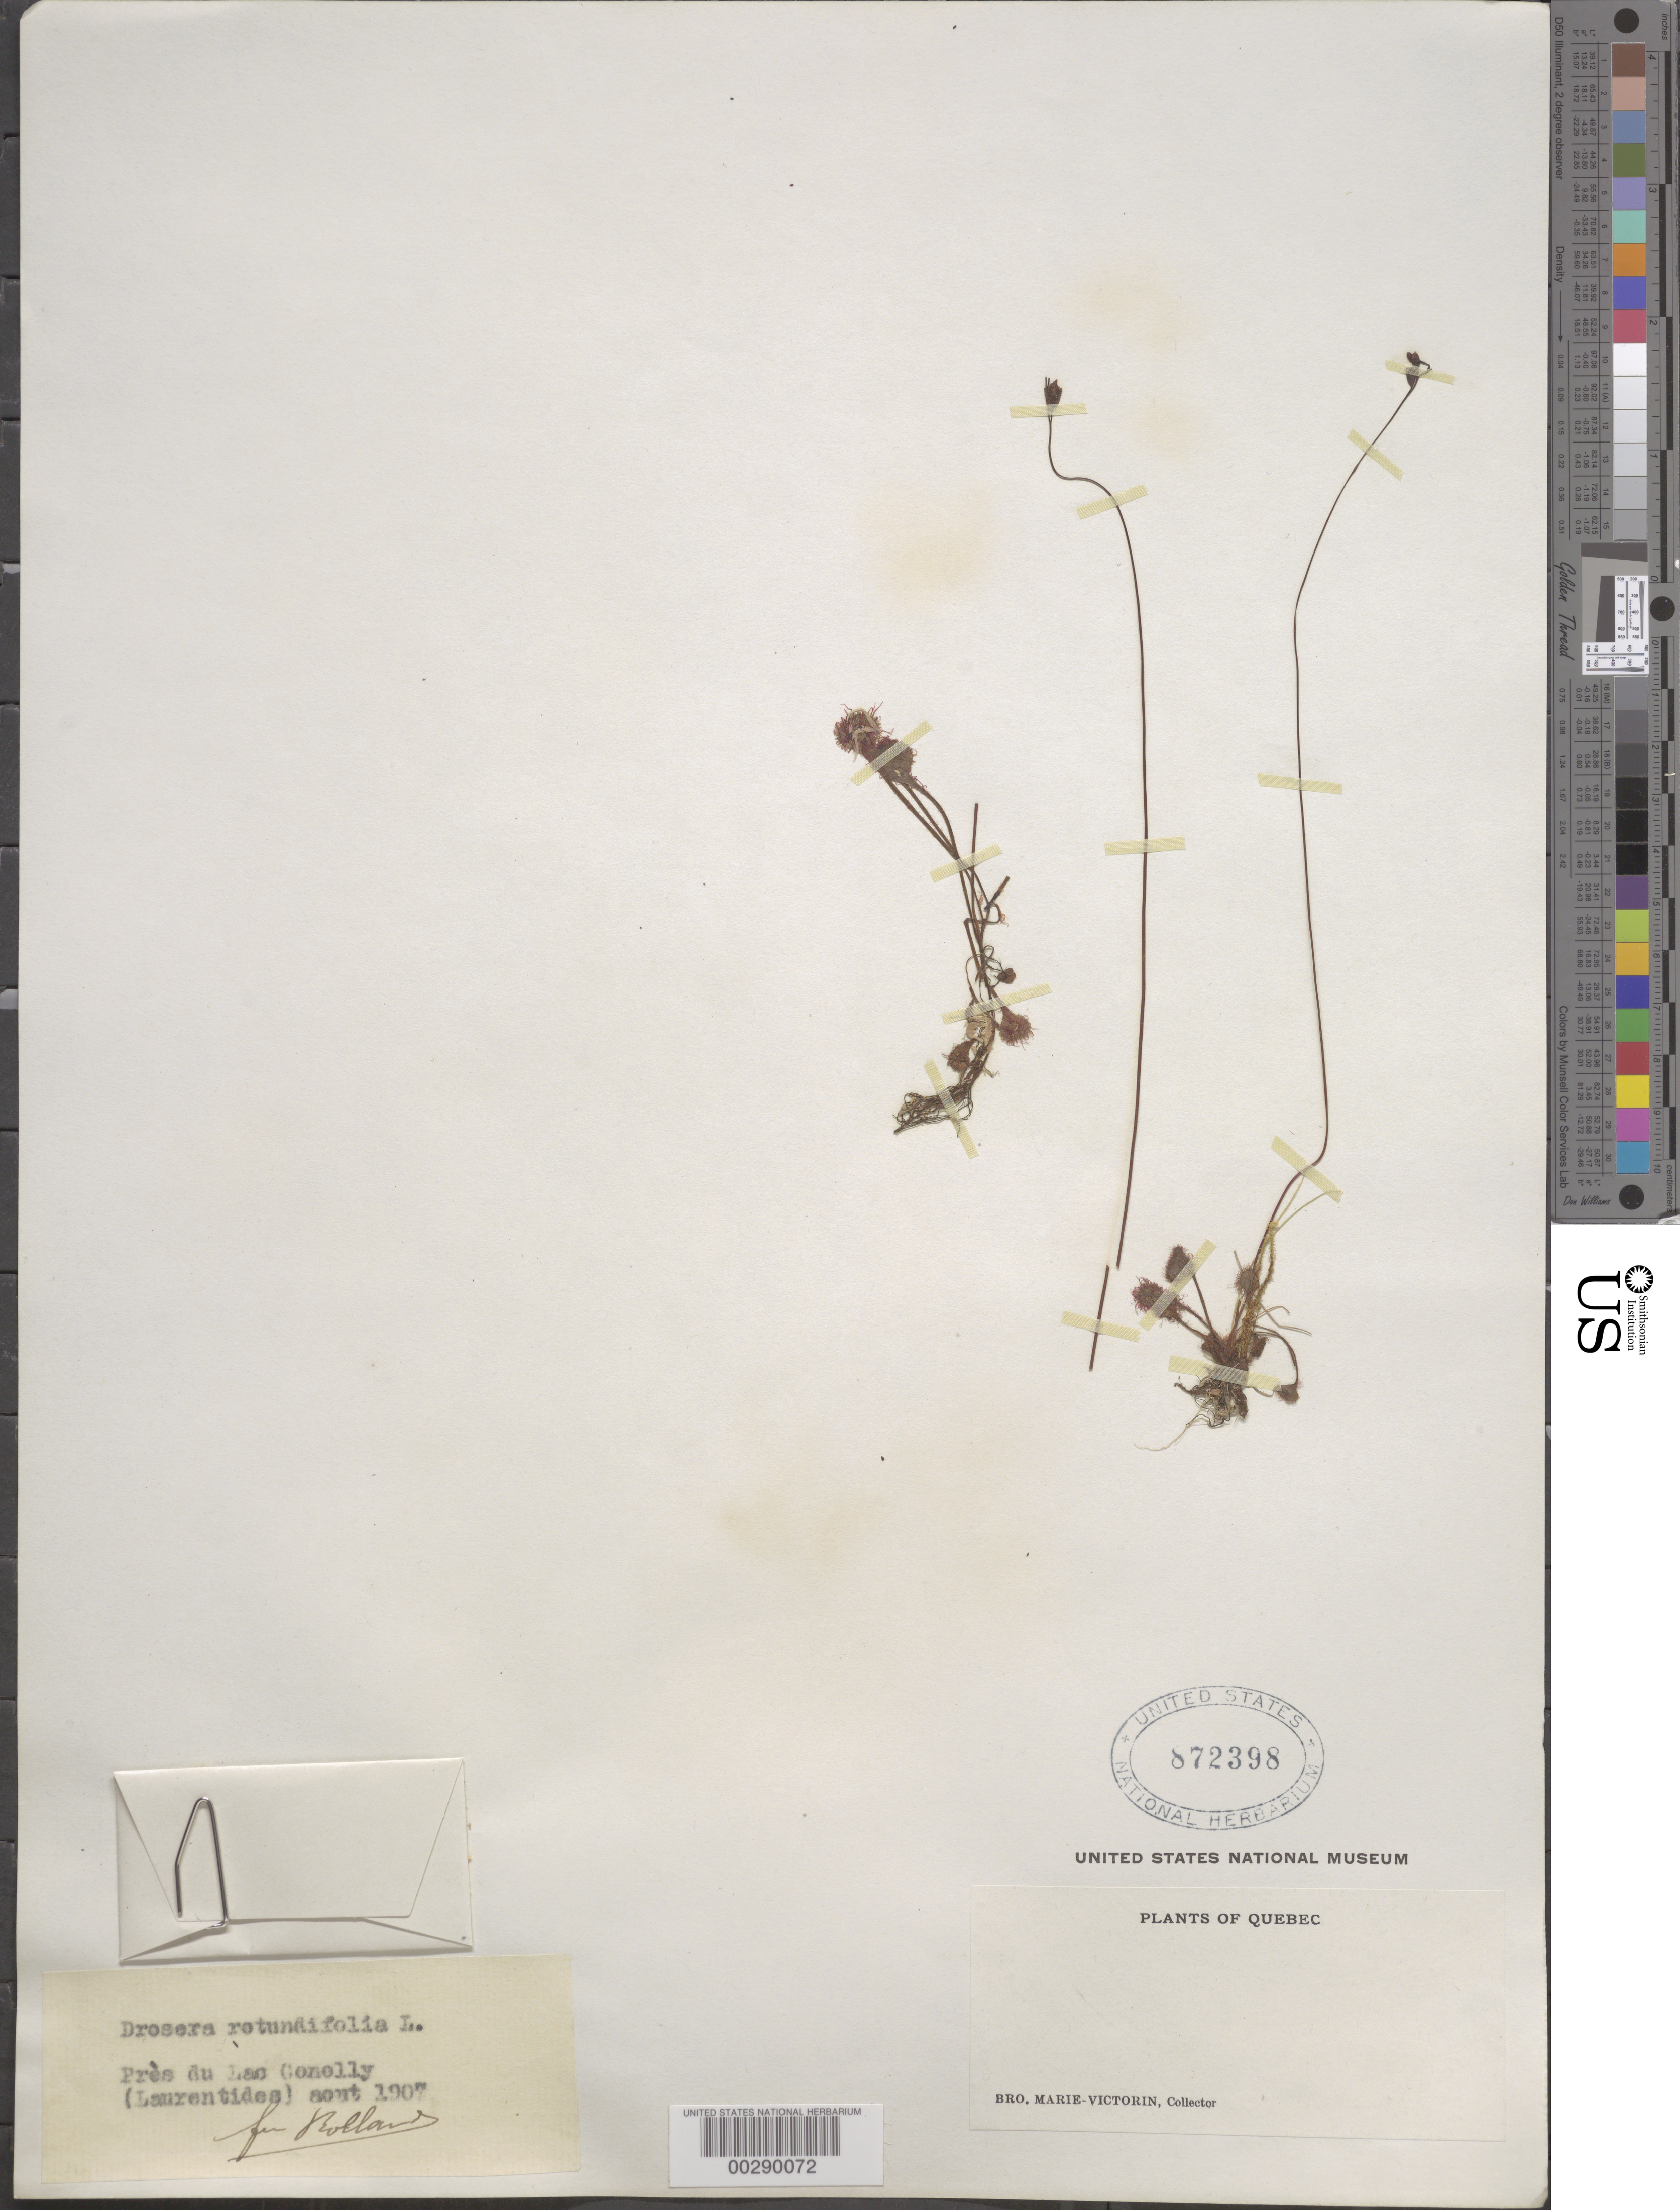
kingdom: Plantae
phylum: Tracheophyta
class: Magnoliopsida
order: Caryophyllales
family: Droseraceae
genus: Drosera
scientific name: Drosera rotundifolia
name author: L.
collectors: Fr. Marie-Victorin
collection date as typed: Aug 1907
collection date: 1907-08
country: Canada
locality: Pres du lac gonelly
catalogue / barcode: US 872398